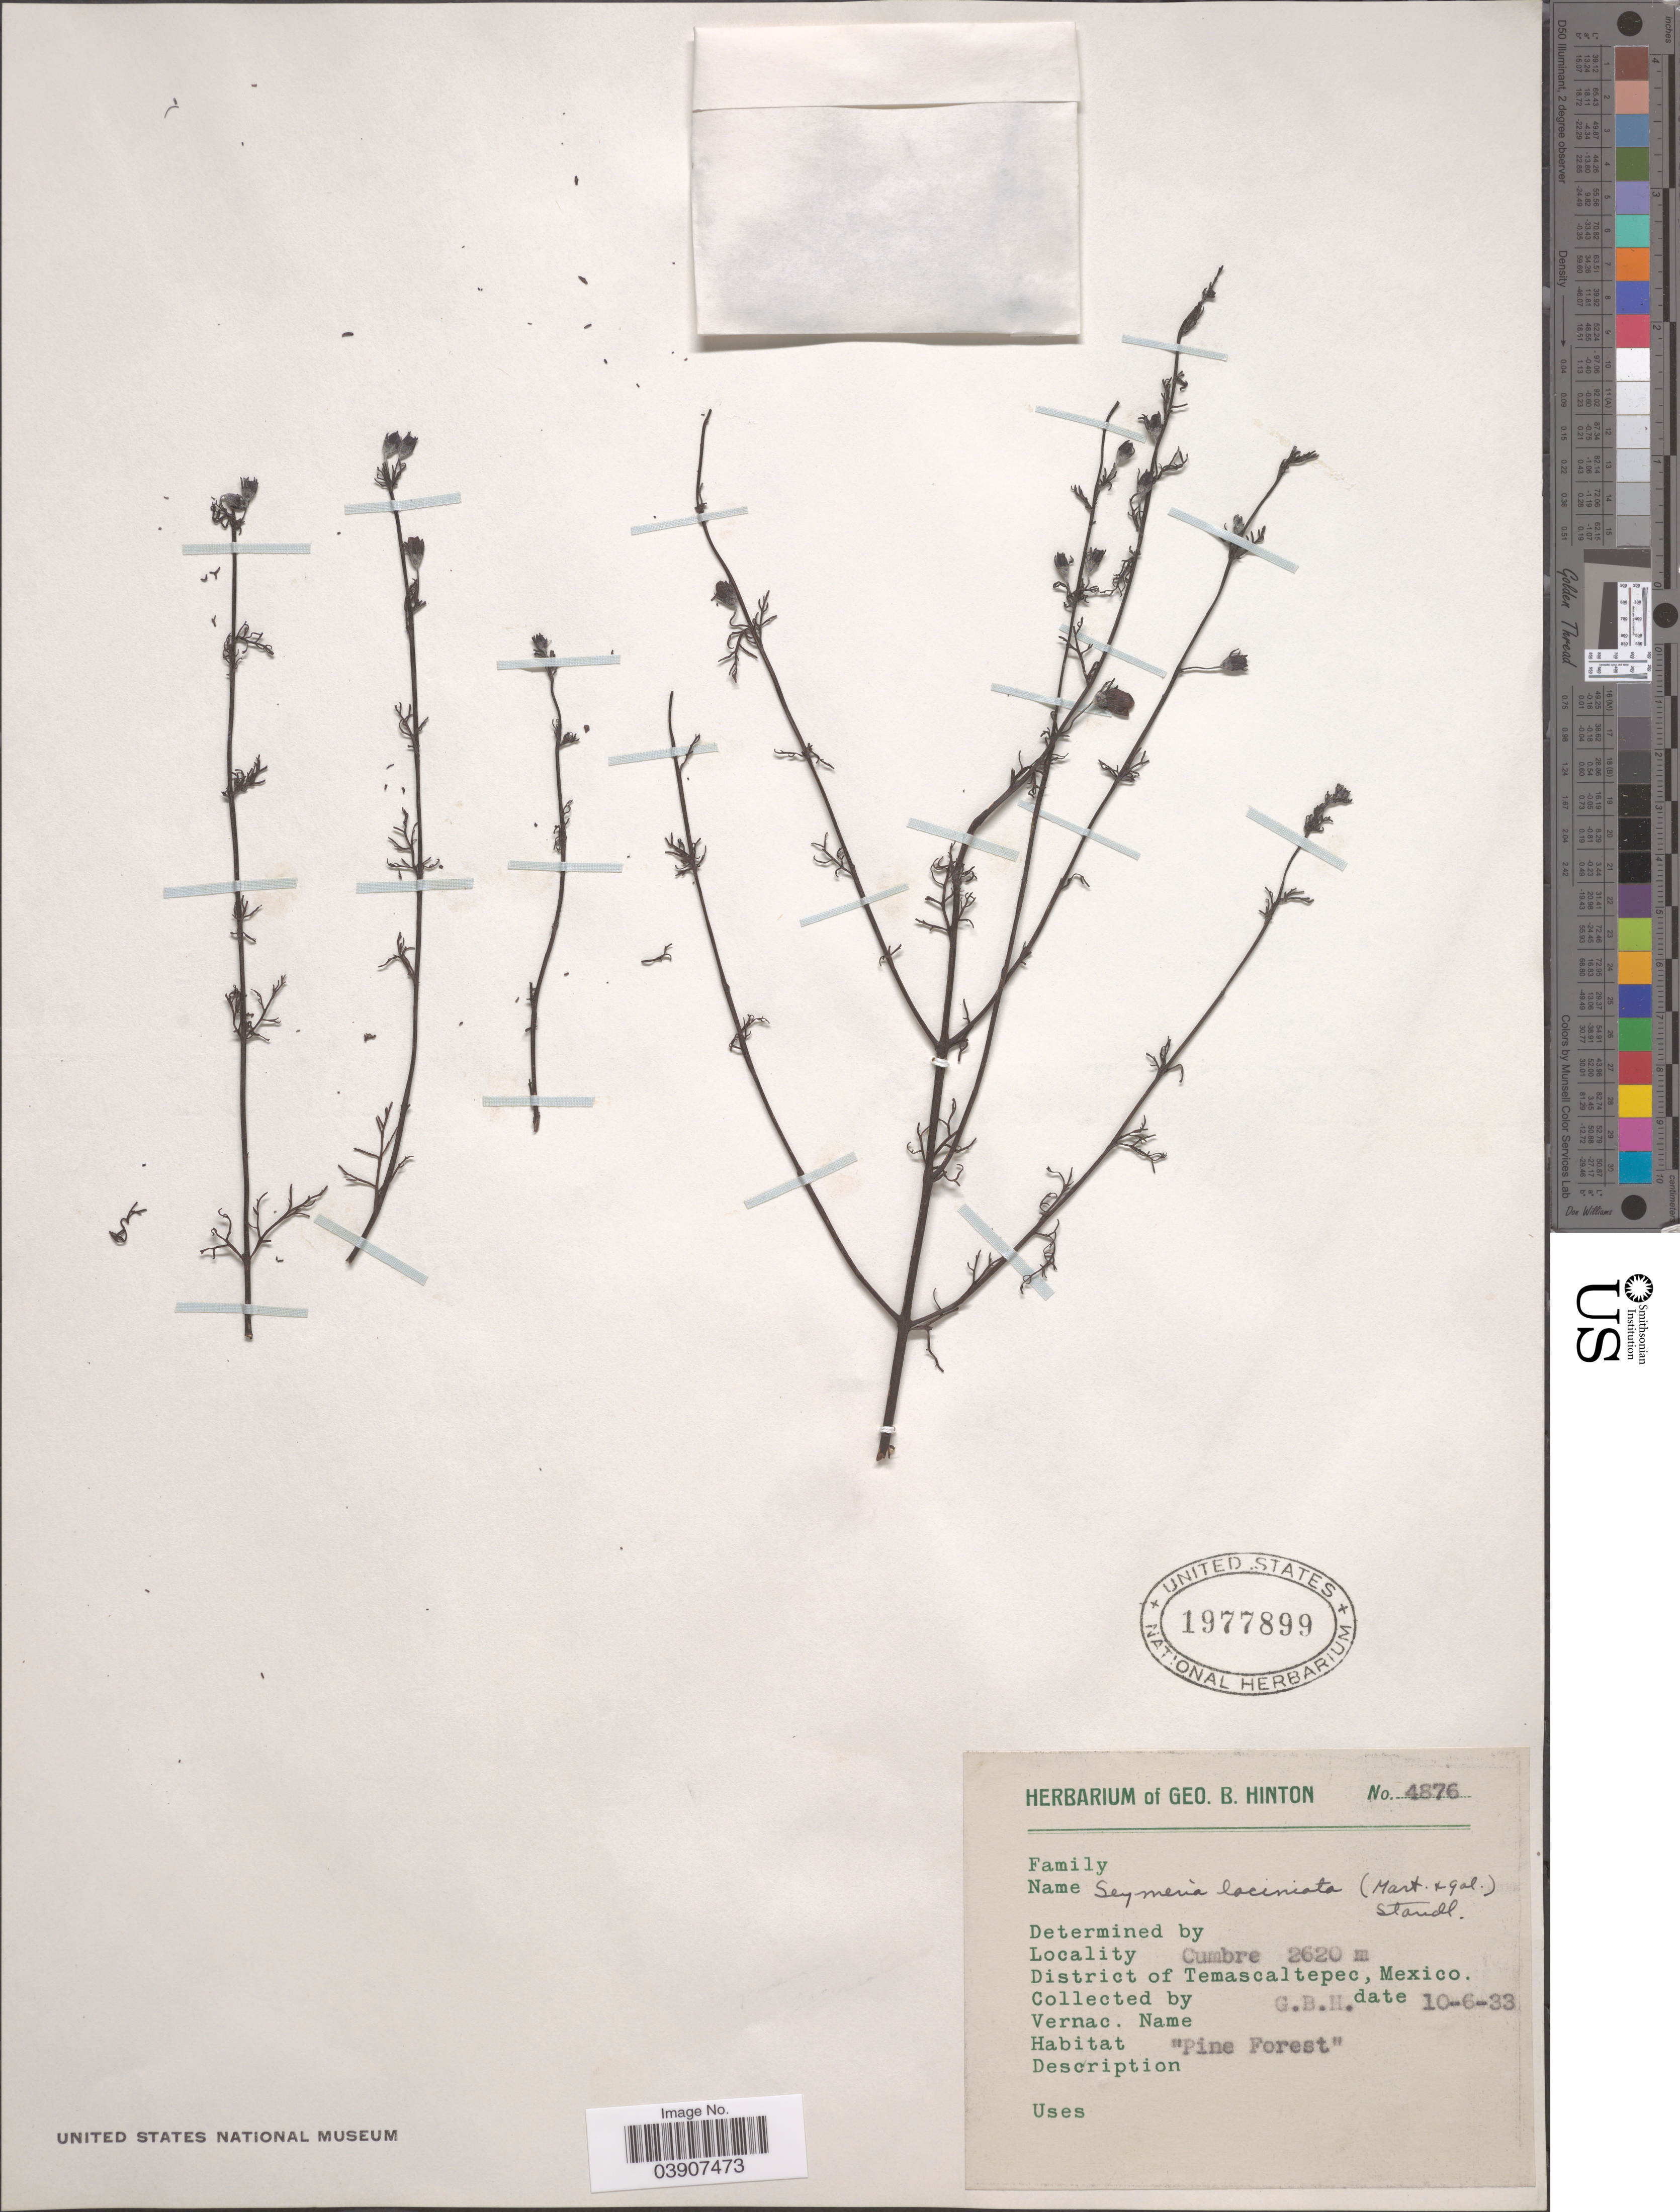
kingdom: Plantae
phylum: Tracheophyta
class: Magnoliopsida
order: Lamiales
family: Orobanchaceae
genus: Seymeria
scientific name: Seymeria laciniata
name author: (M. Martens & Galeotti) Standl.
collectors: G. B. Hinton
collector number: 4876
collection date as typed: Transcribed d/m/y: 10/6/33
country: Mexico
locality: Cumbre, District of Temascaltepec.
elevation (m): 2620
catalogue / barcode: US 1977899